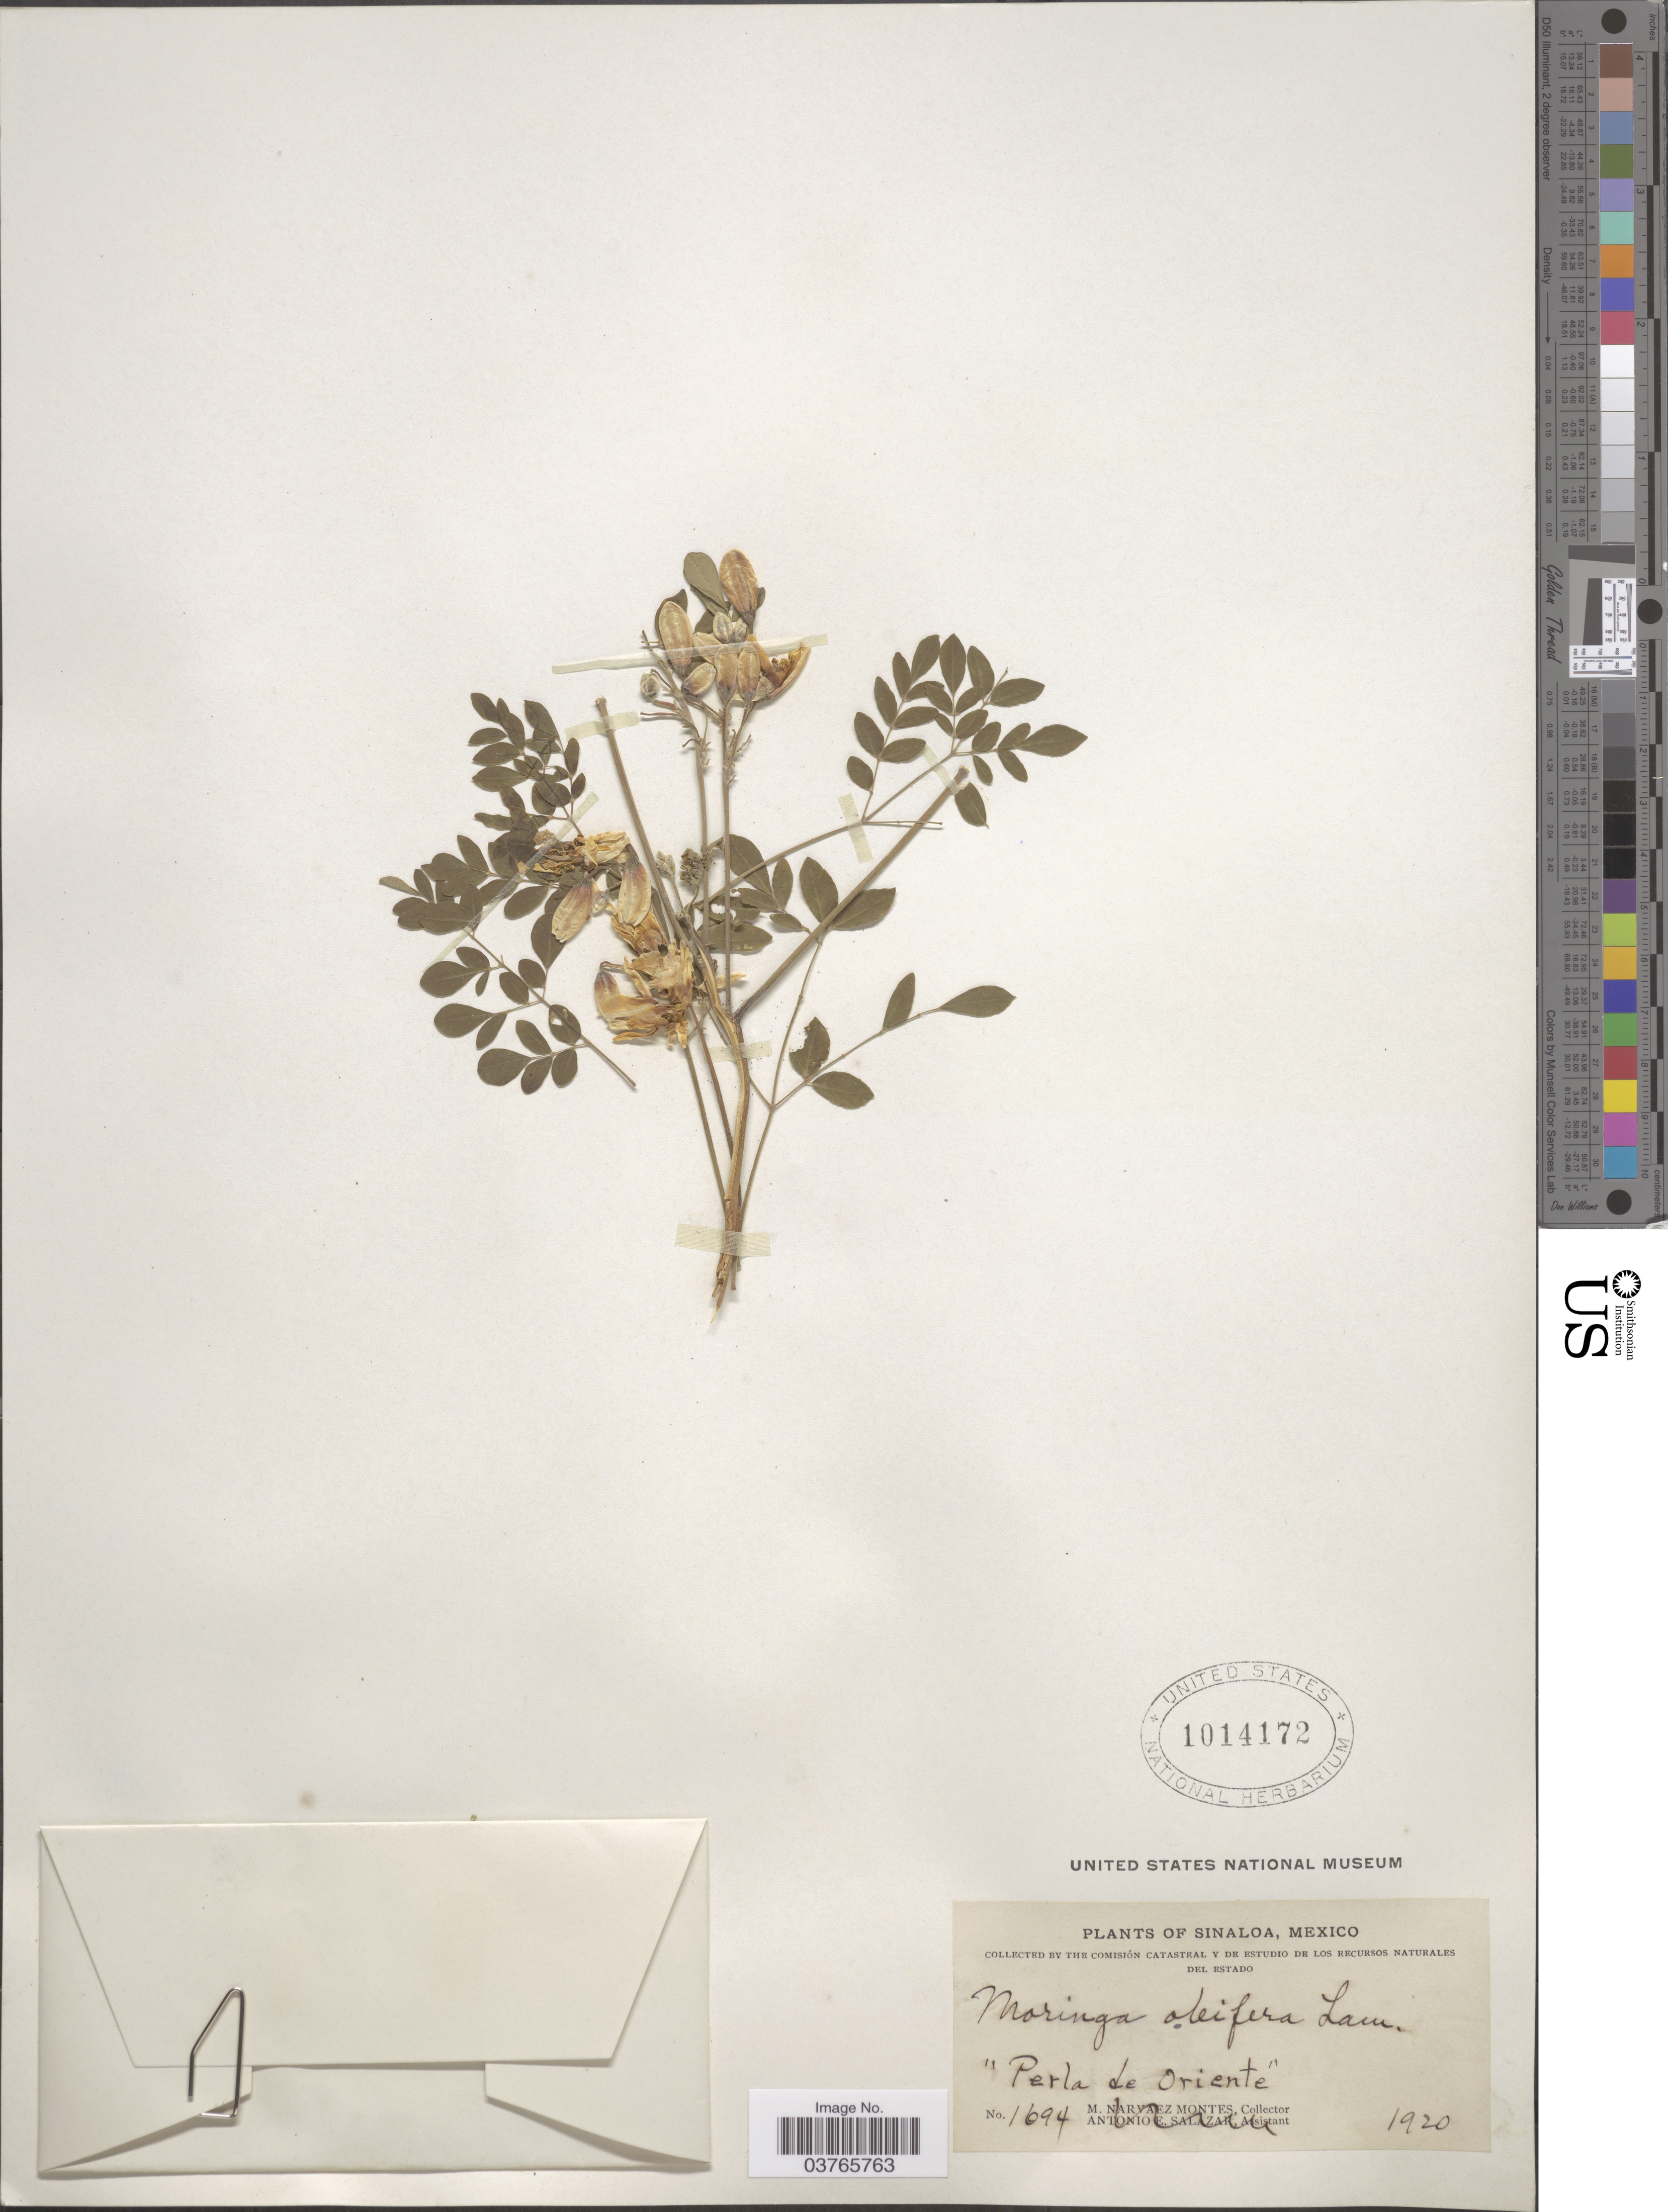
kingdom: Plantae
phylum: Tracheophyta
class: Magnoliopsida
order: Brassicales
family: Moringaceae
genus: Moringa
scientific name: Moringa oleifera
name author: Lam.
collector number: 1694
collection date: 1920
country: Mexico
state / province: Sinaloa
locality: Perla de Oriente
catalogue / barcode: US 1014172